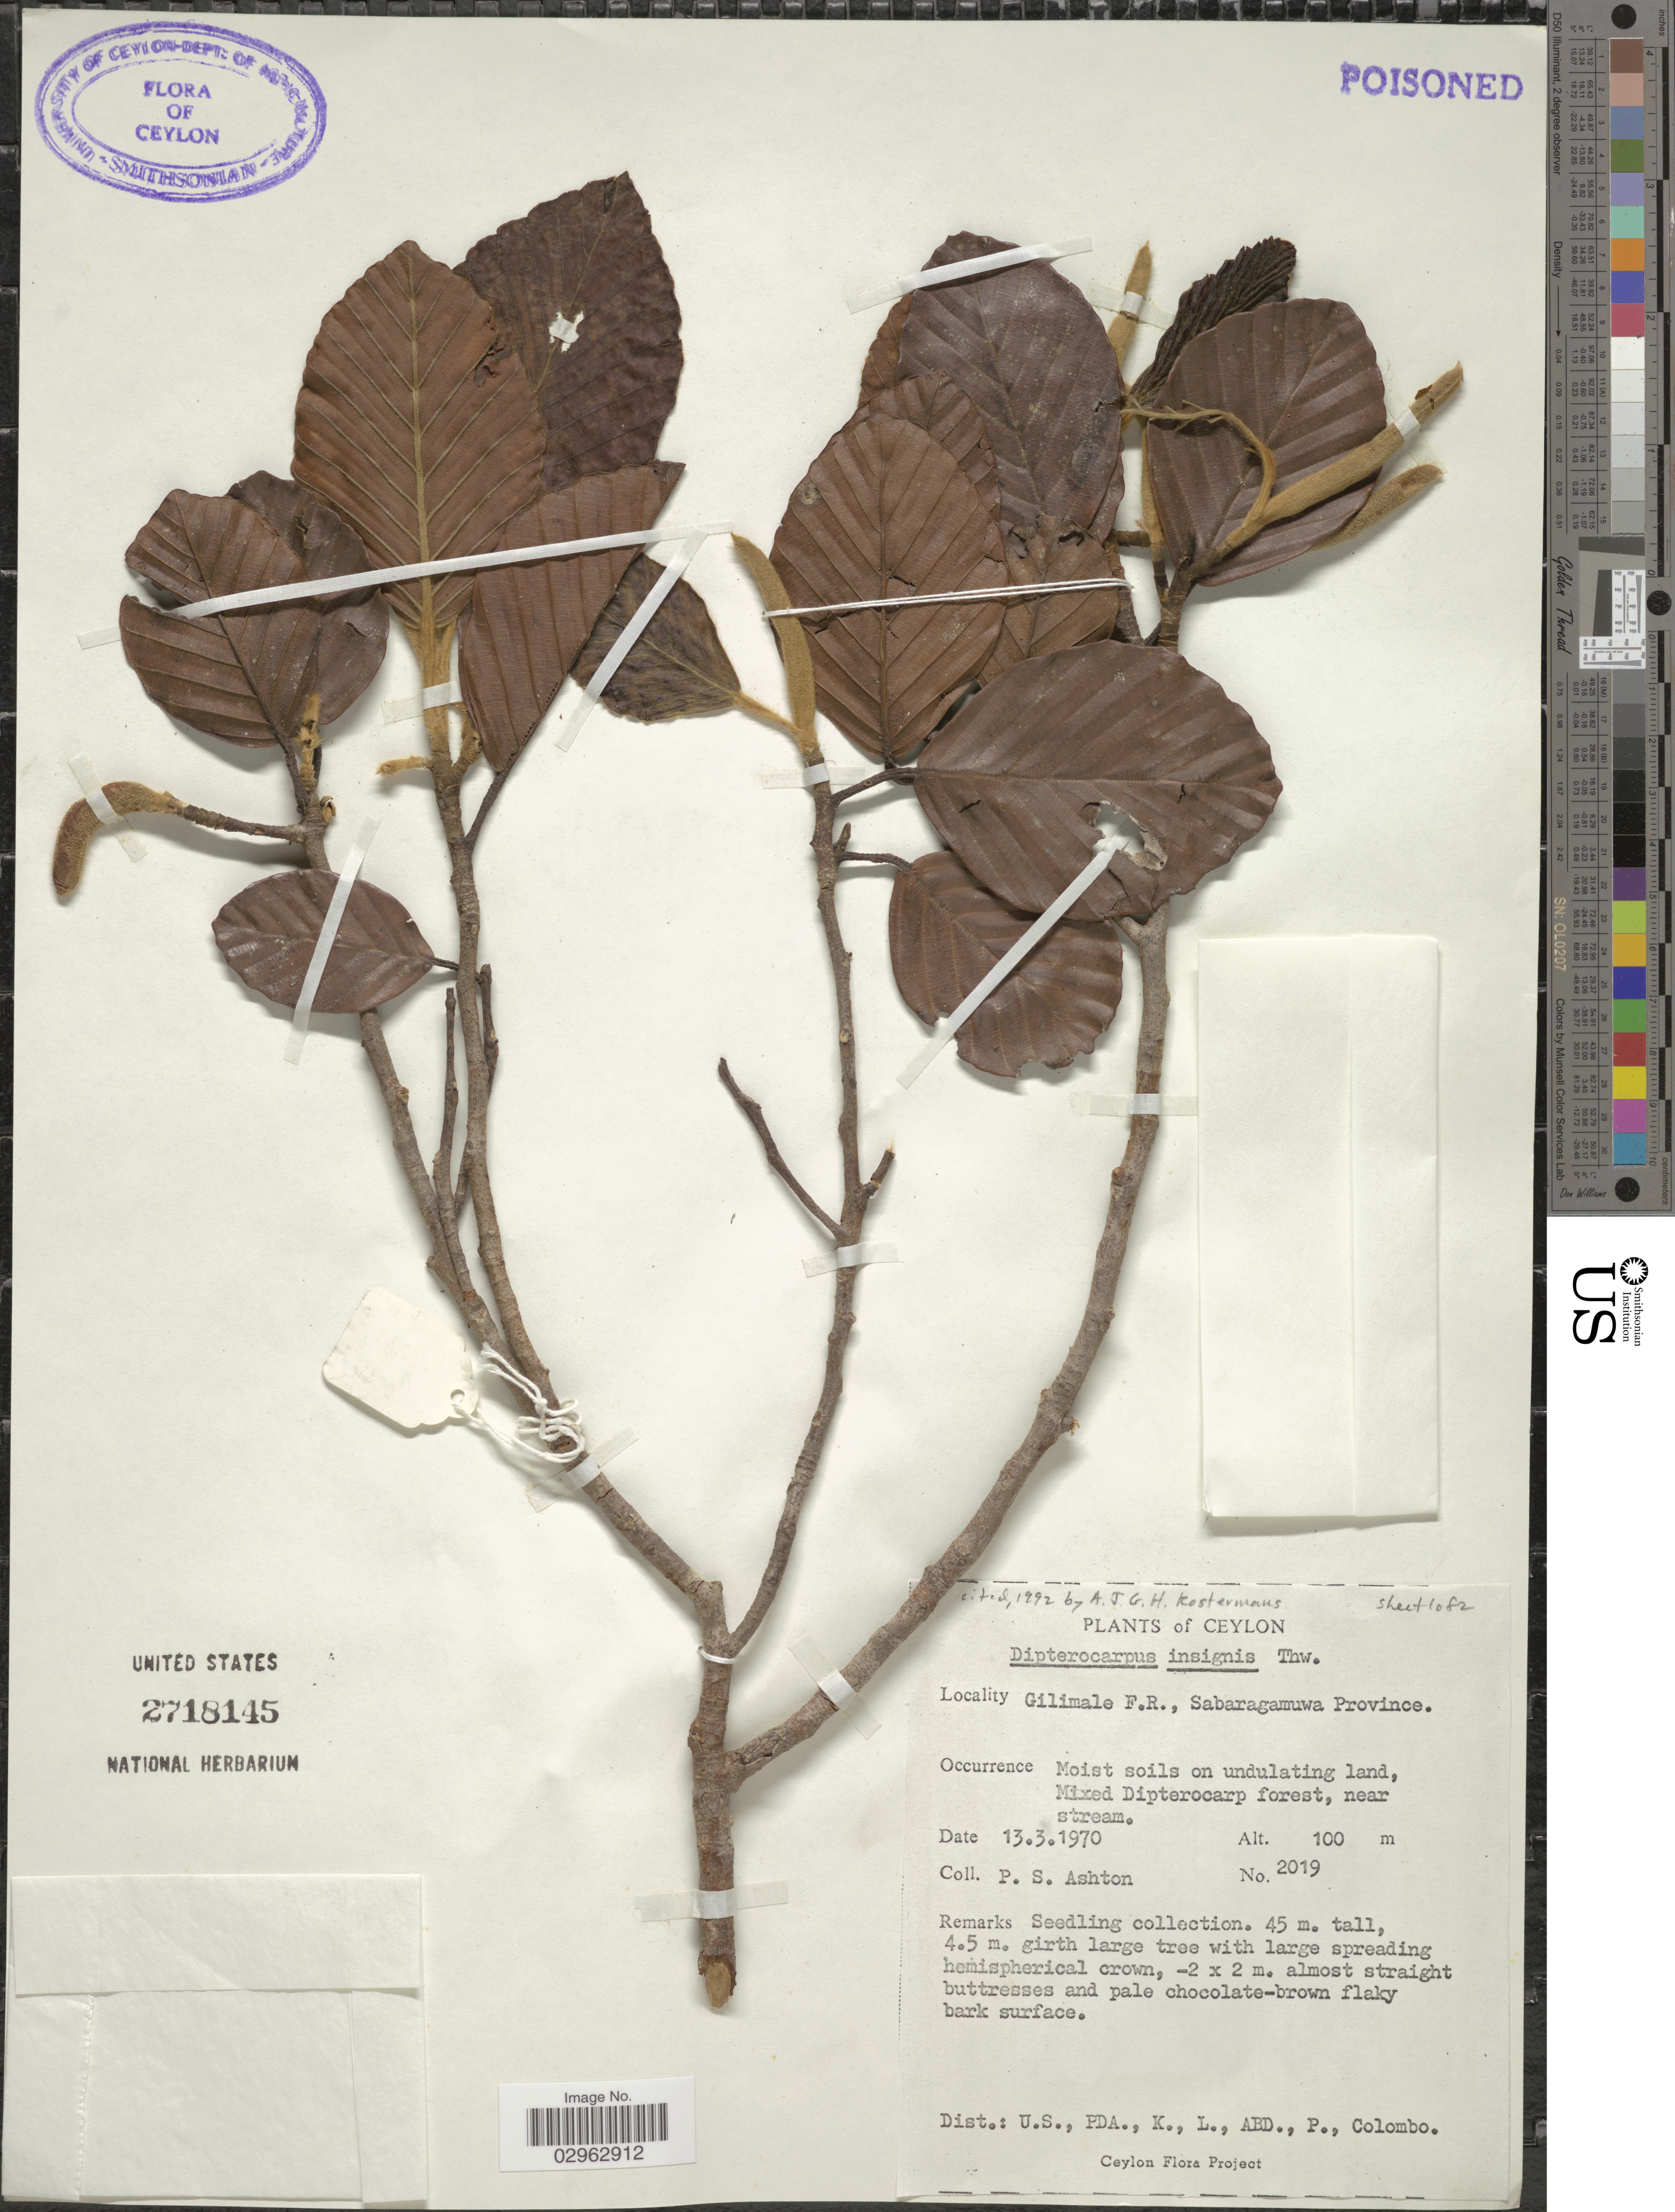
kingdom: Plantae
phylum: Tracheophyta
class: Magnoliopsida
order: Malvales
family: Dipterocarpaceae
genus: Dipterocarpus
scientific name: Dipterocarpus insignis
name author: Thwaites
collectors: P. S. Ashton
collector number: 2019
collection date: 1970-03-13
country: Sri Lanka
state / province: Sabaragamuwa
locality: Ceylon. Gilimale F.R.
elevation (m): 100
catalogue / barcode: US 2718145